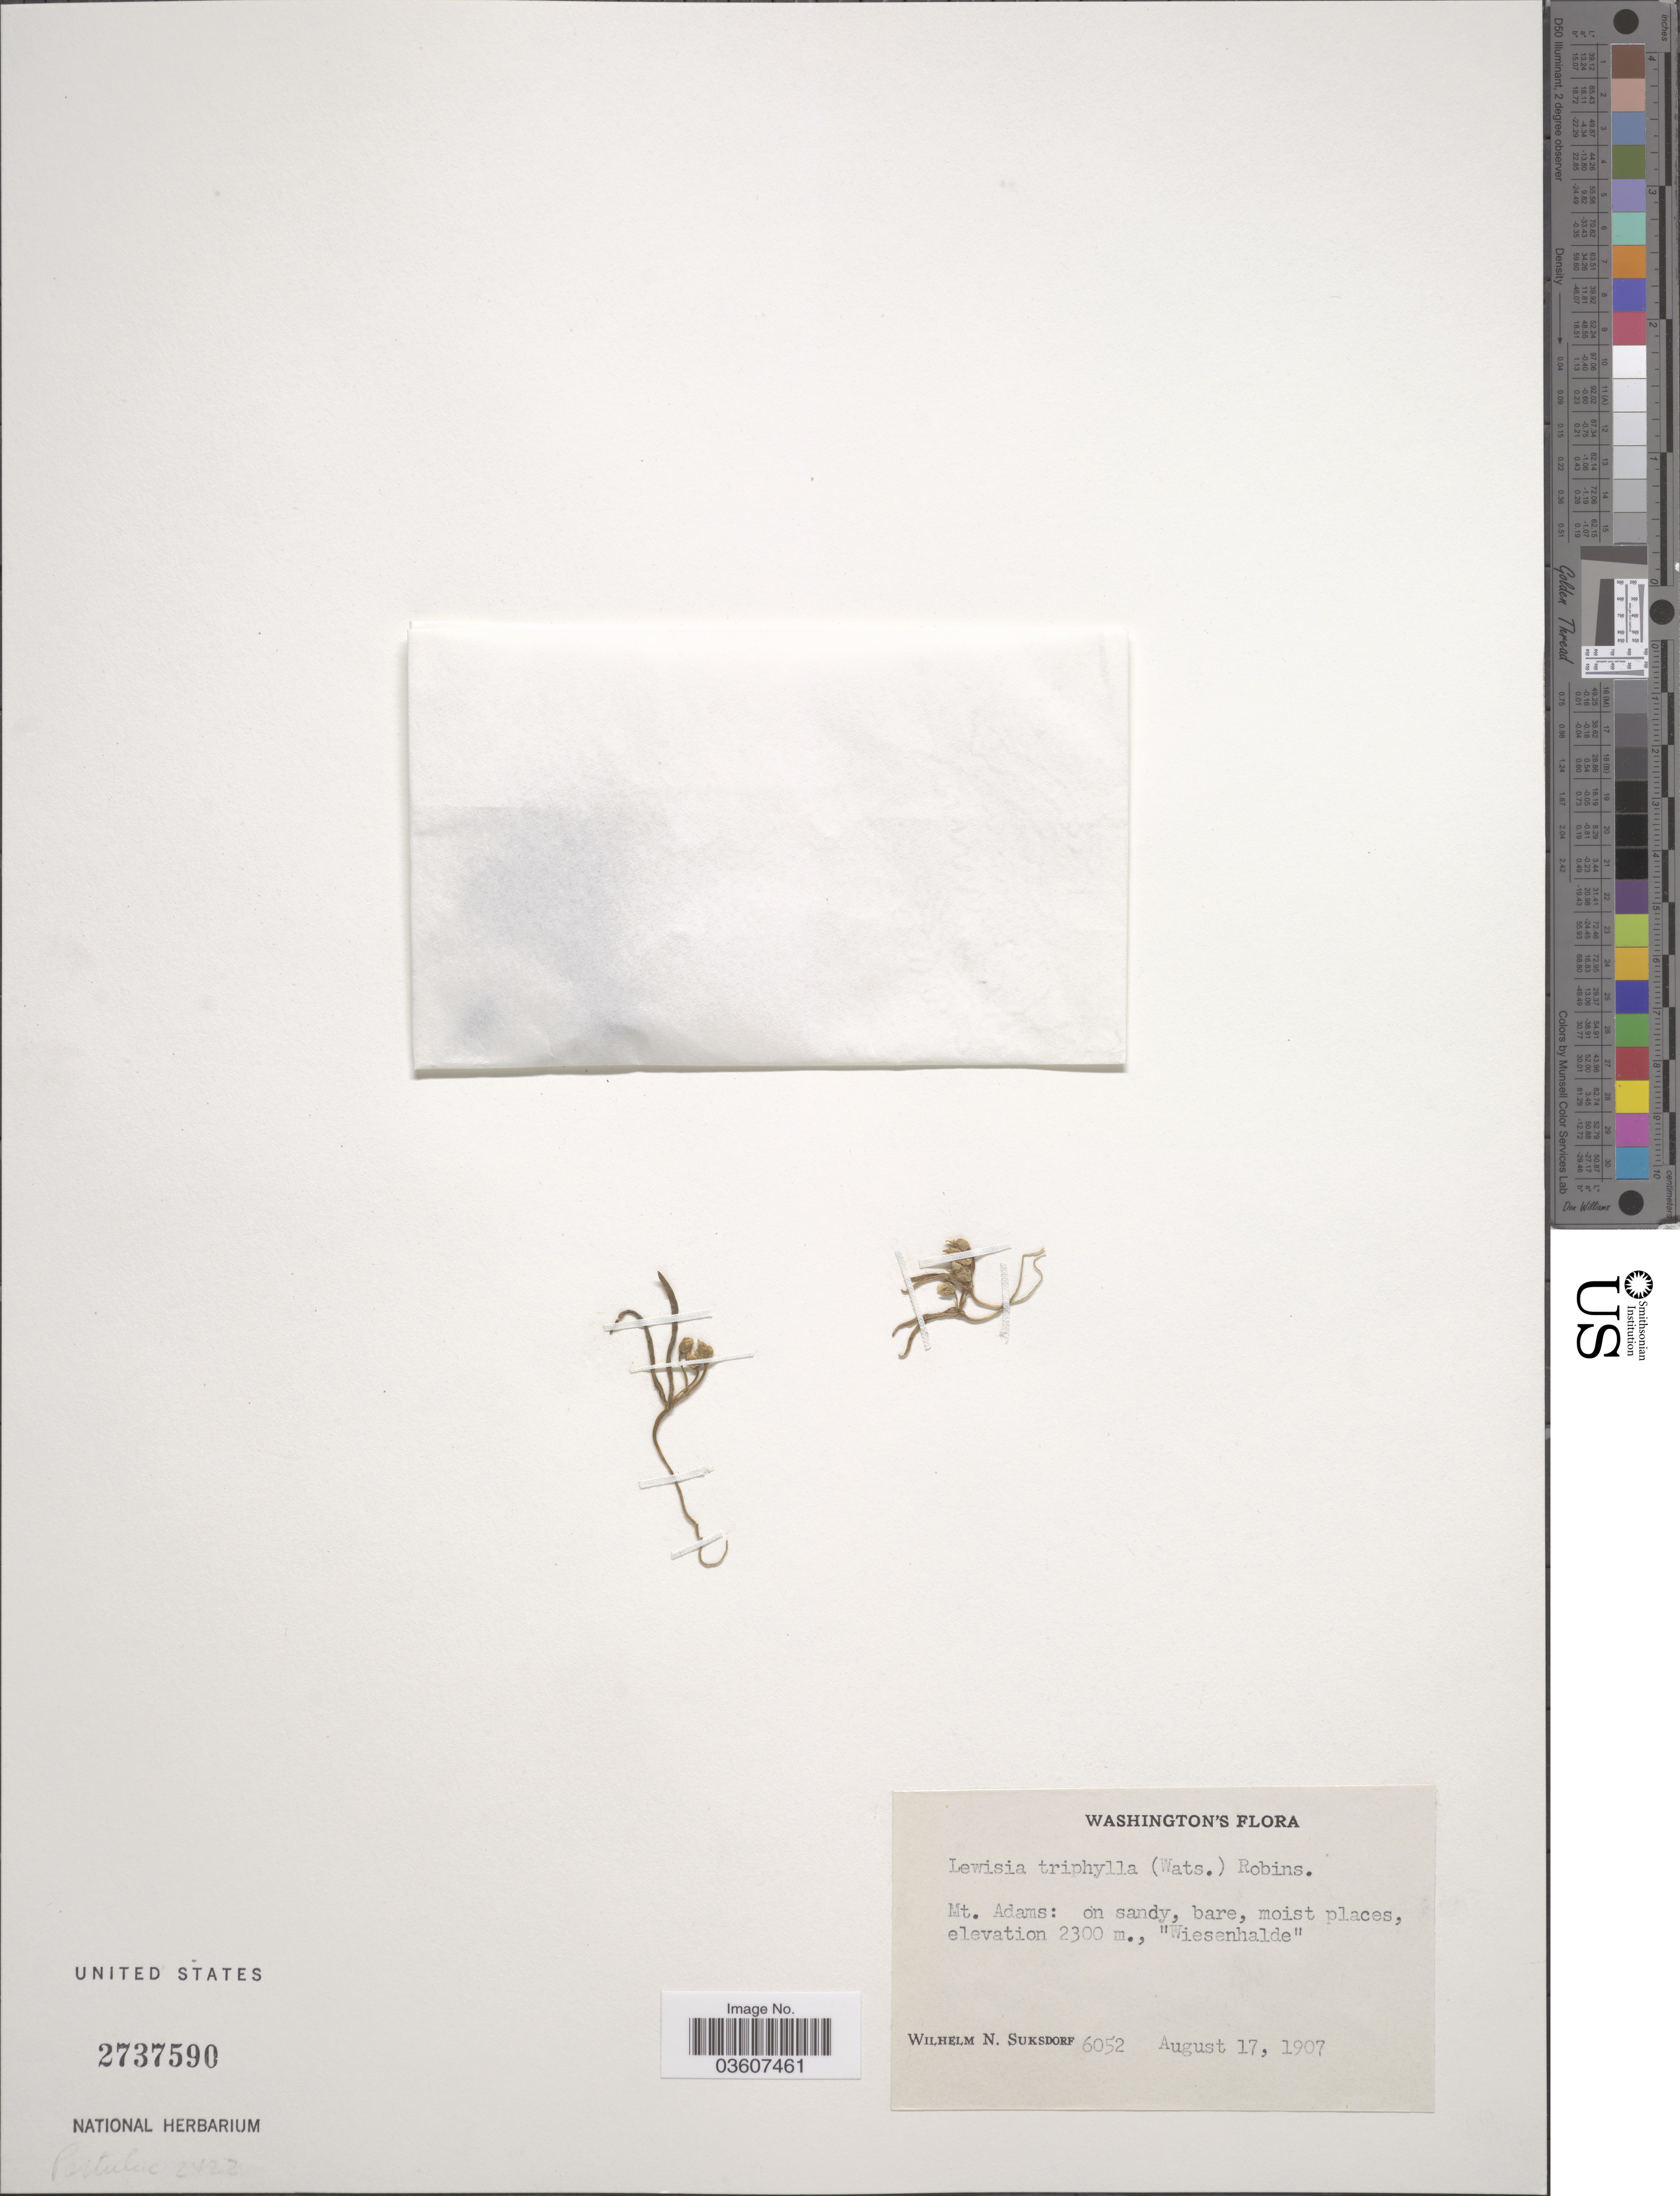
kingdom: Plantae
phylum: Tracheophyta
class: Magnoliopsida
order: Caryophyllales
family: Montiaceae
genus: Erocallis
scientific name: Erocallis triphylla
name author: (S. Watson) Rydb.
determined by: Strong, Mark T., (BOT), Smithsonian Institution - National Museum of Natural History (UNITED STATES)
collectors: W. N. Suksdorf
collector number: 6052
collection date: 1907-08-17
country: United States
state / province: Washington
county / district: Yakima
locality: Mt. Adams: on sandy, bare, moist places, "Wiesenhalde".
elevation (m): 2300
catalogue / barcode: US 2737590